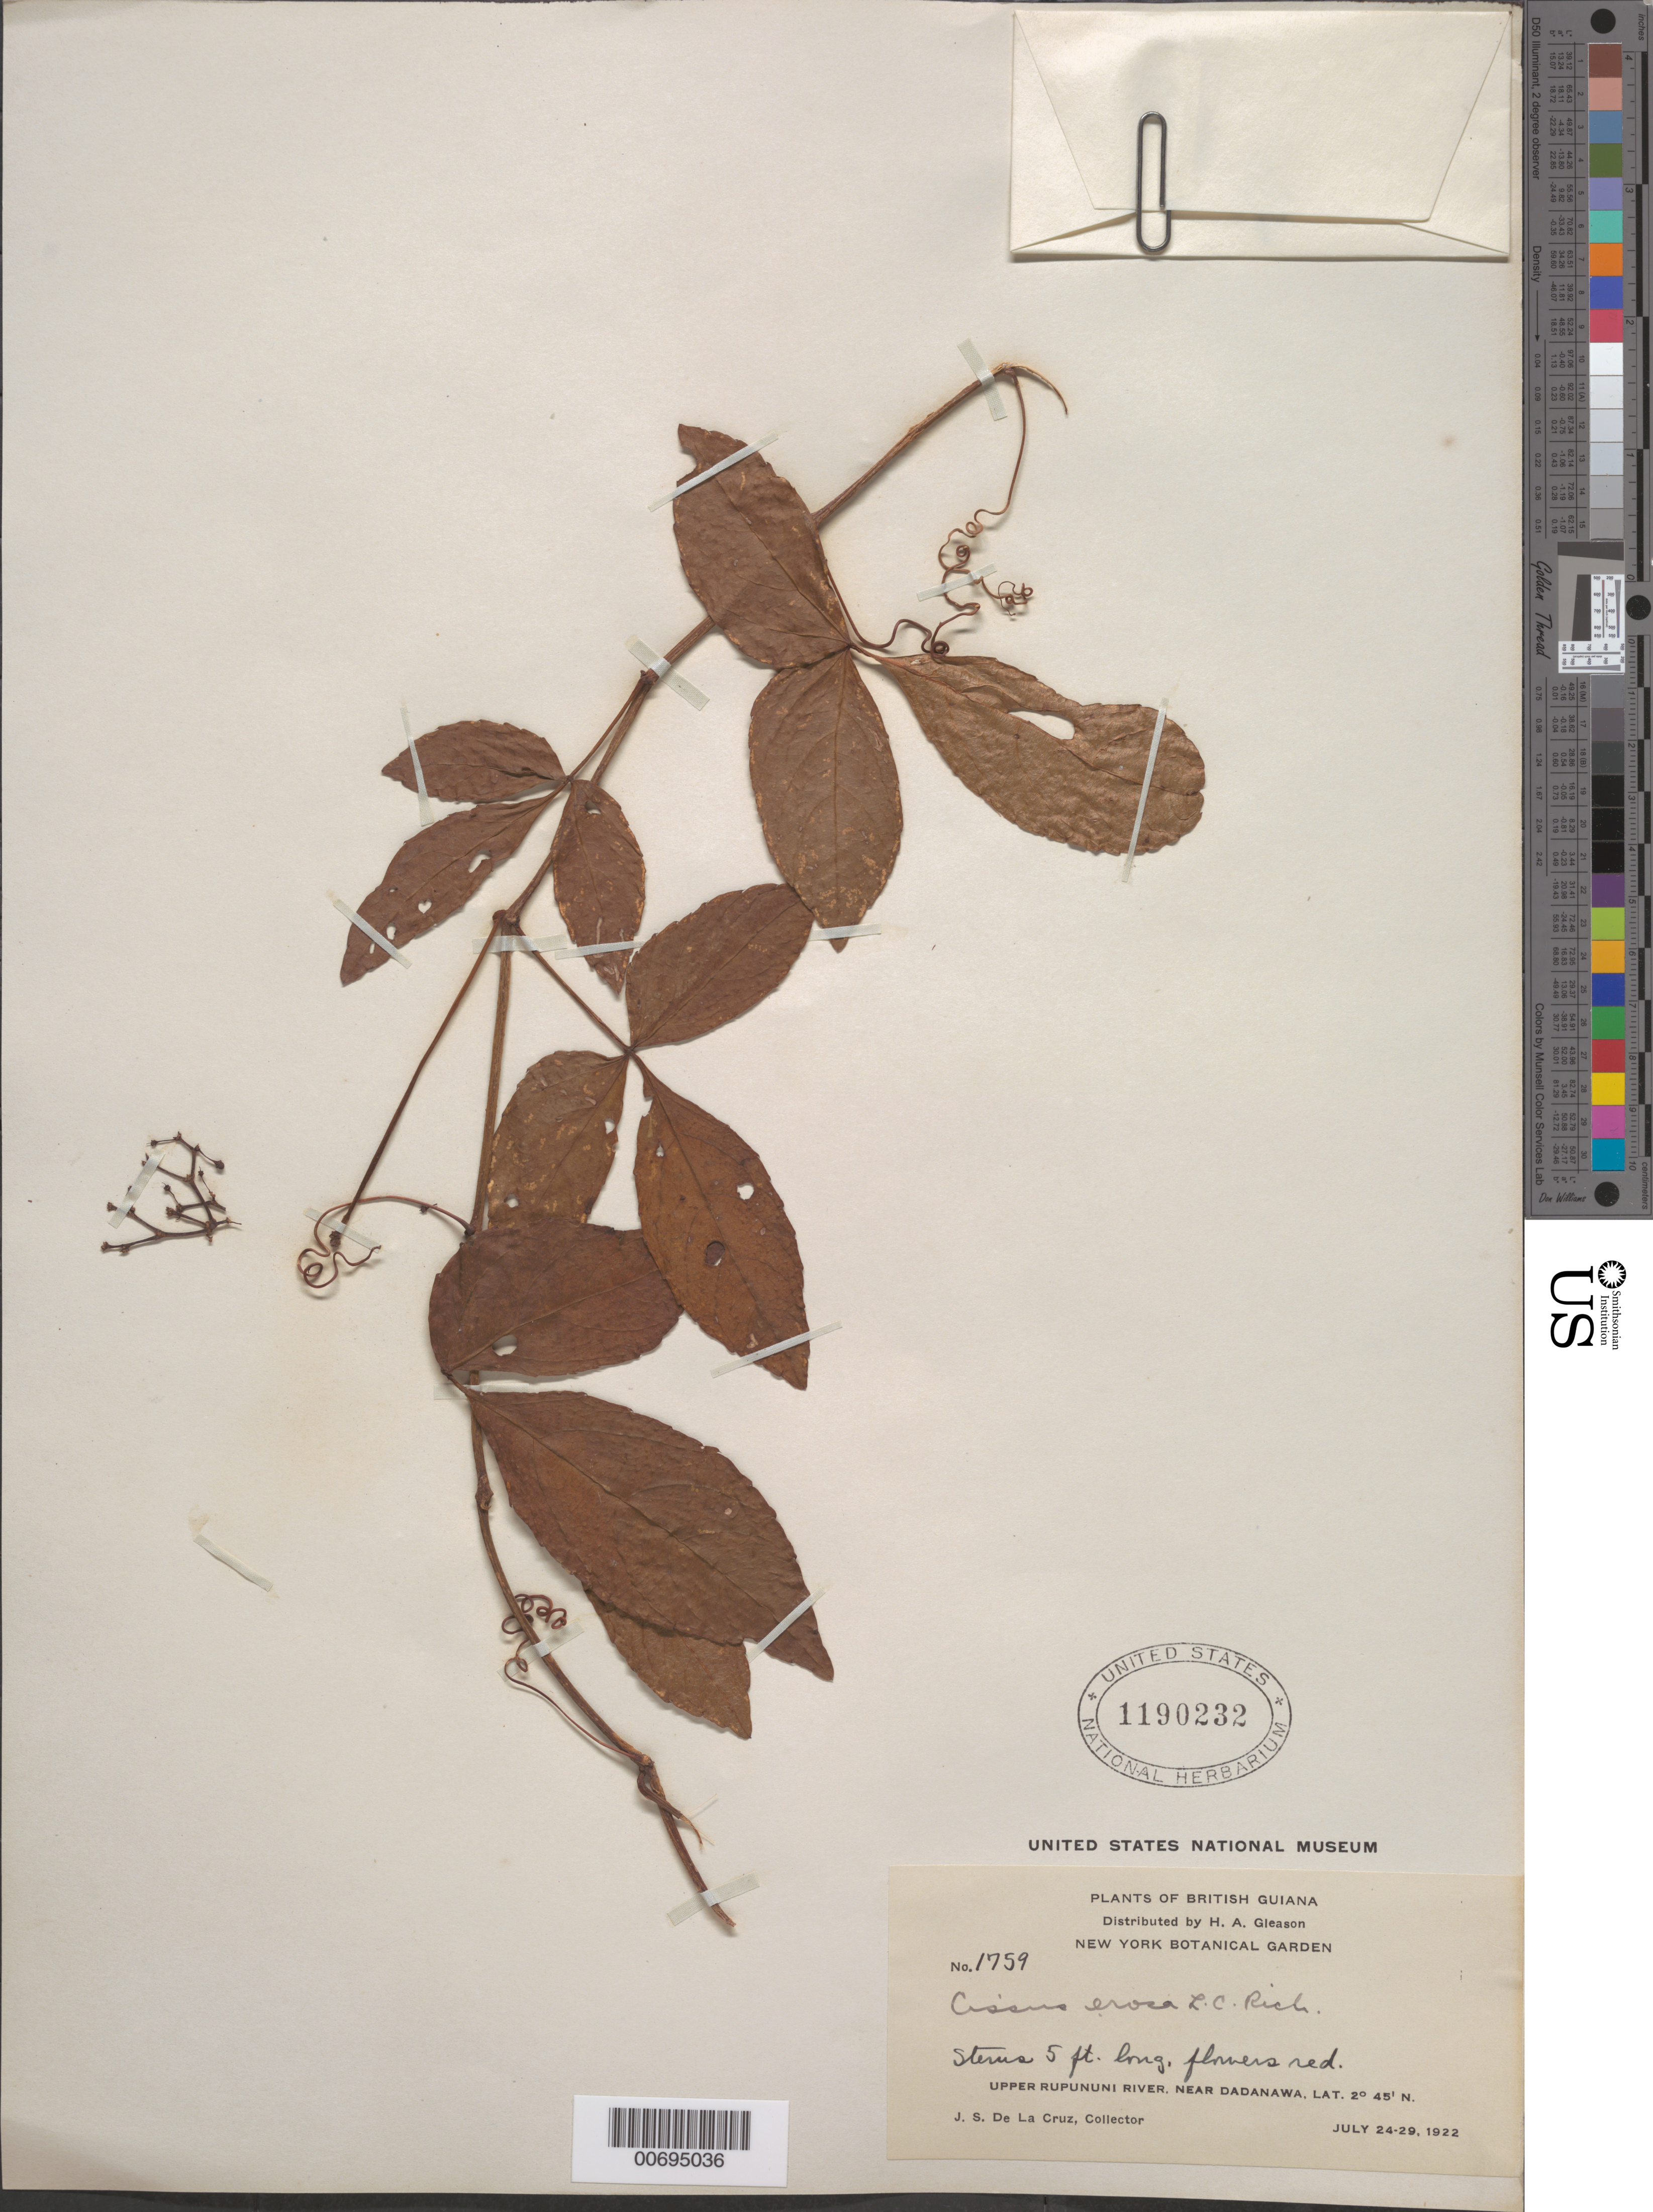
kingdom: Plantae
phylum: Tracheophyta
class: Magnoliopsida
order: Vitales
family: Vitaceae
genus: Cissus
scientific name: Cissus erosa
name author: Rich.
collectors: J. S. de la Cruz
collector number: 1759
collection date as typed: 24-Jul-22 to 29-Jul-22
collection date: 1922-07-24/1922-07-29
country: Guyana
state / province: U. Takutu-U. Essequibo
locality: Dadanawa, near, upper Rupununi R.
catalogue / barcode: US 1190232